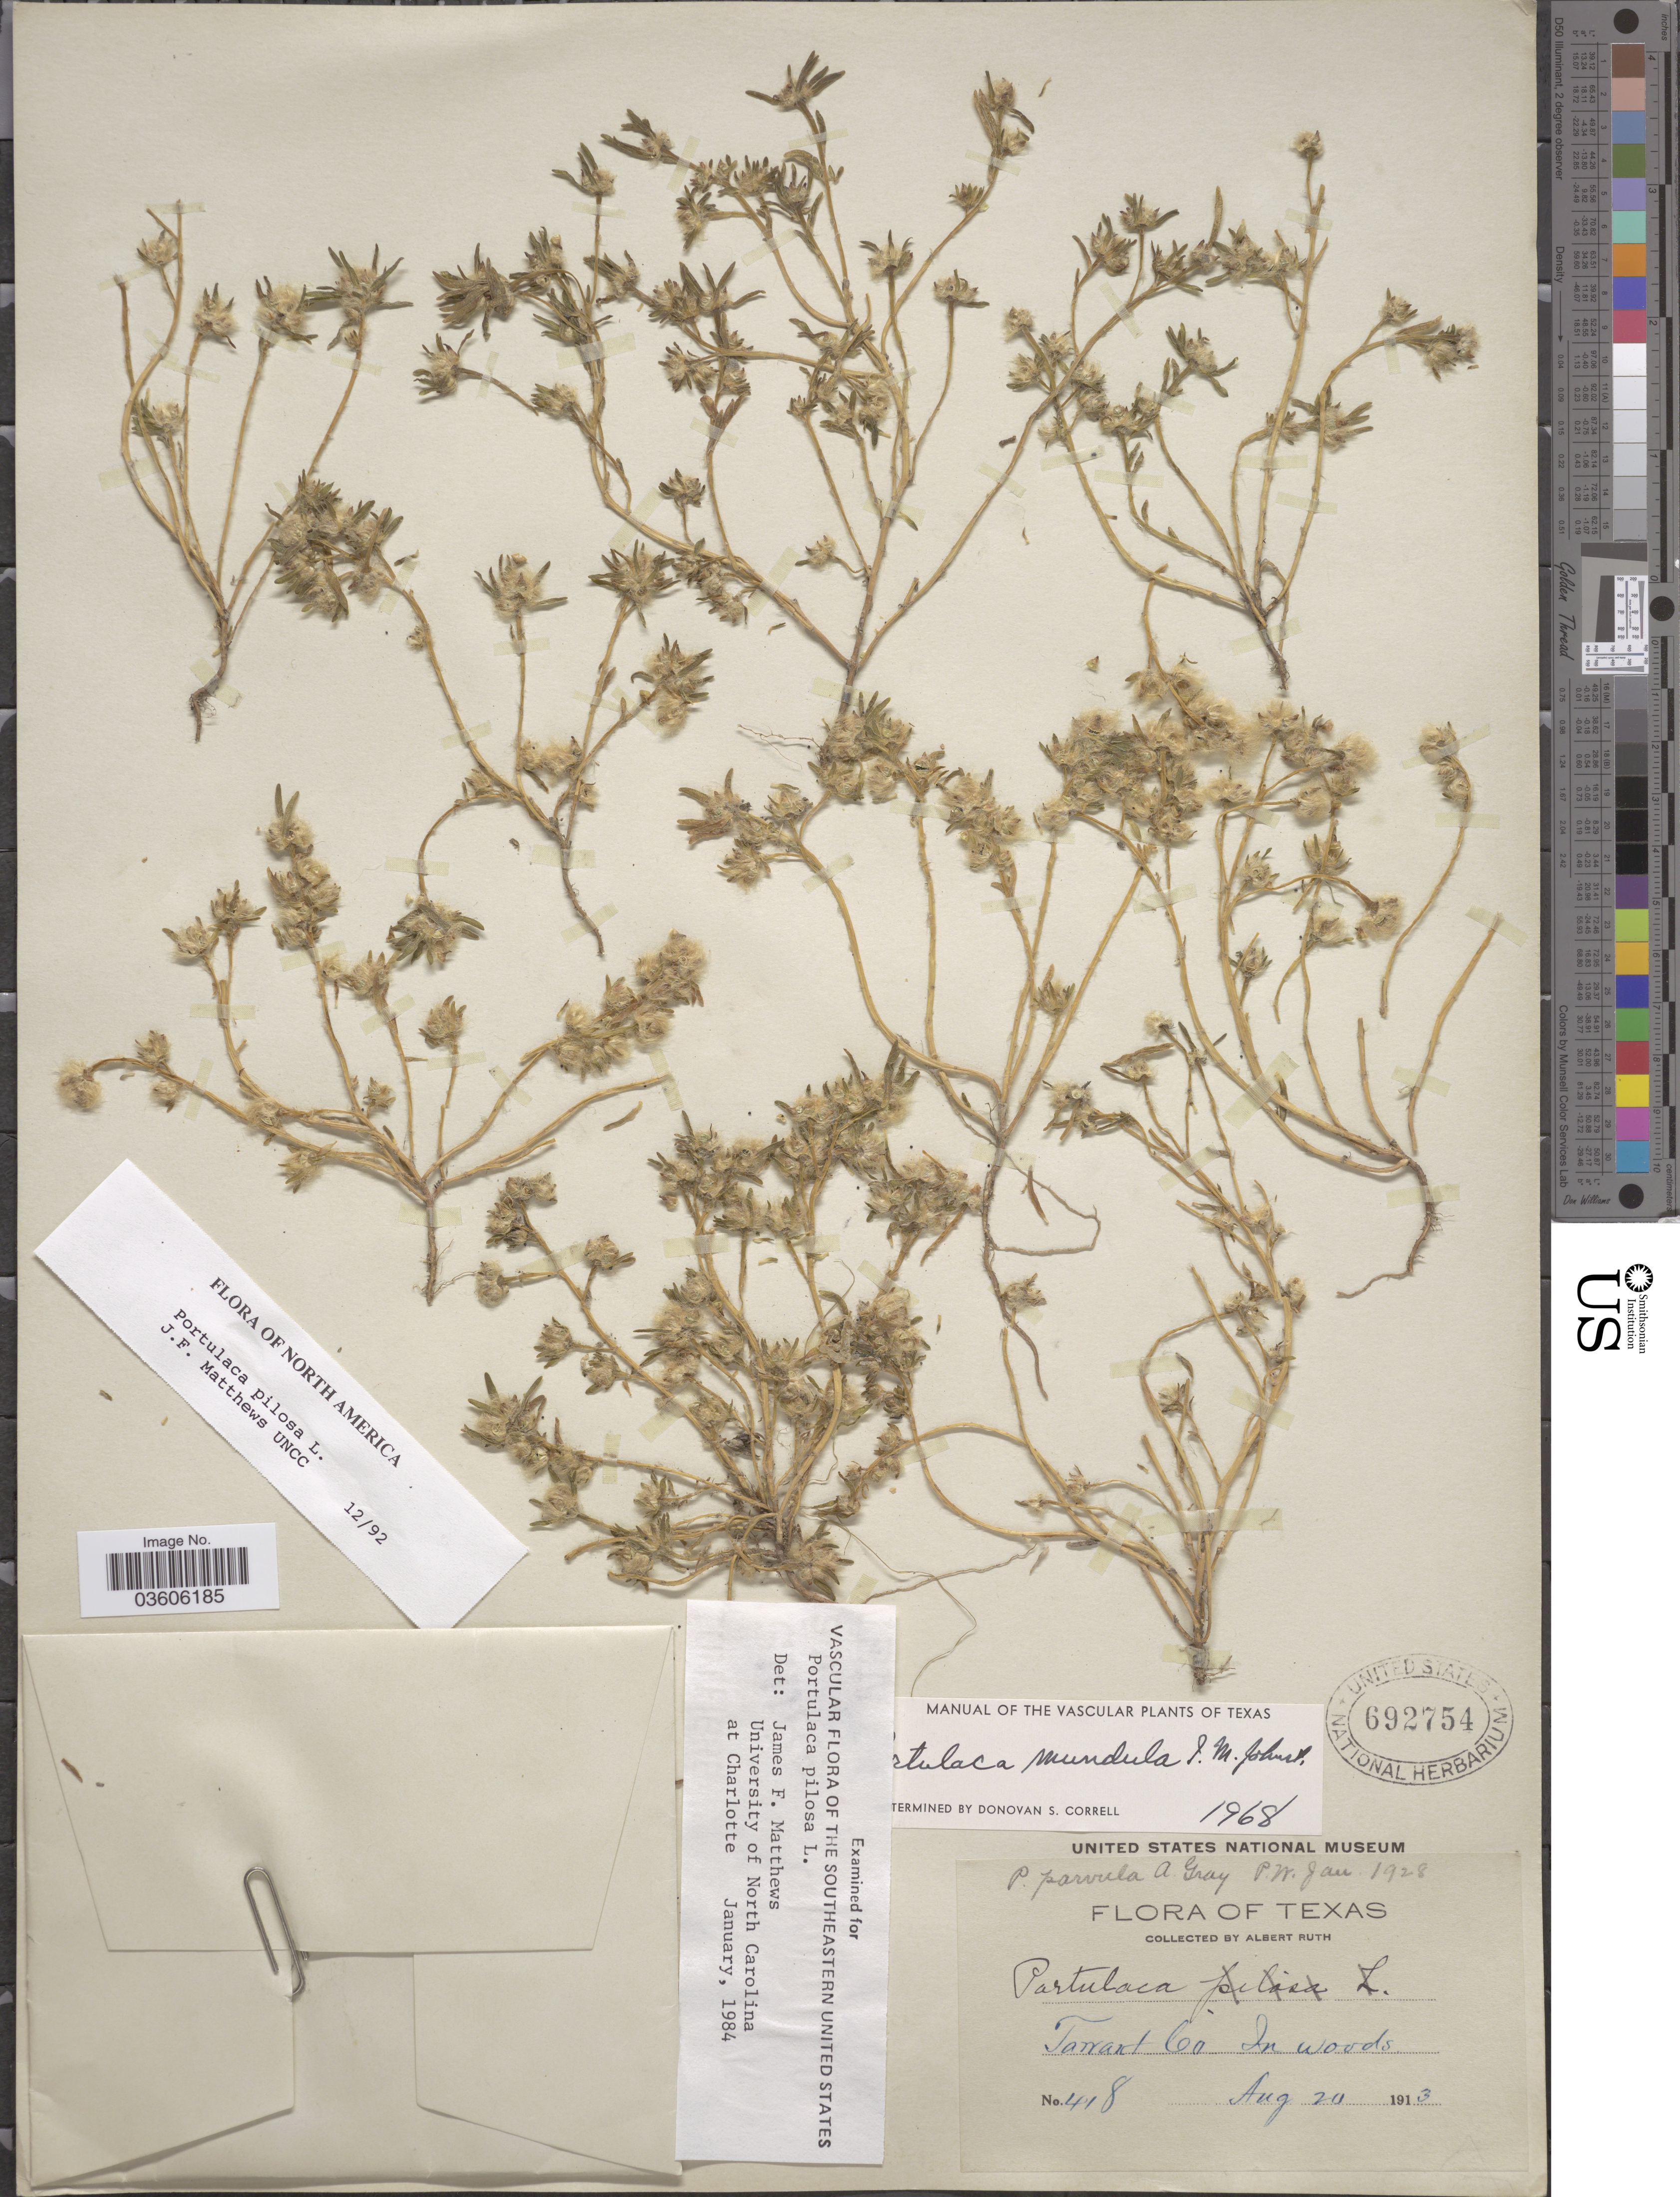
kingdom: Plantae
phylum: Tracheophyta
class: Magnoliopsida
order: Caryophyllales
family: Portulacaceae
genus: Portulaca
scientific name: Portulaca pilosa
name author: L.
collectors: A. Ruth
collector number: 418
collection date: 1913-08-20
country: United States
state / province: Texas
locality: Tarrant Co.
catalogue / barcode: US 692754